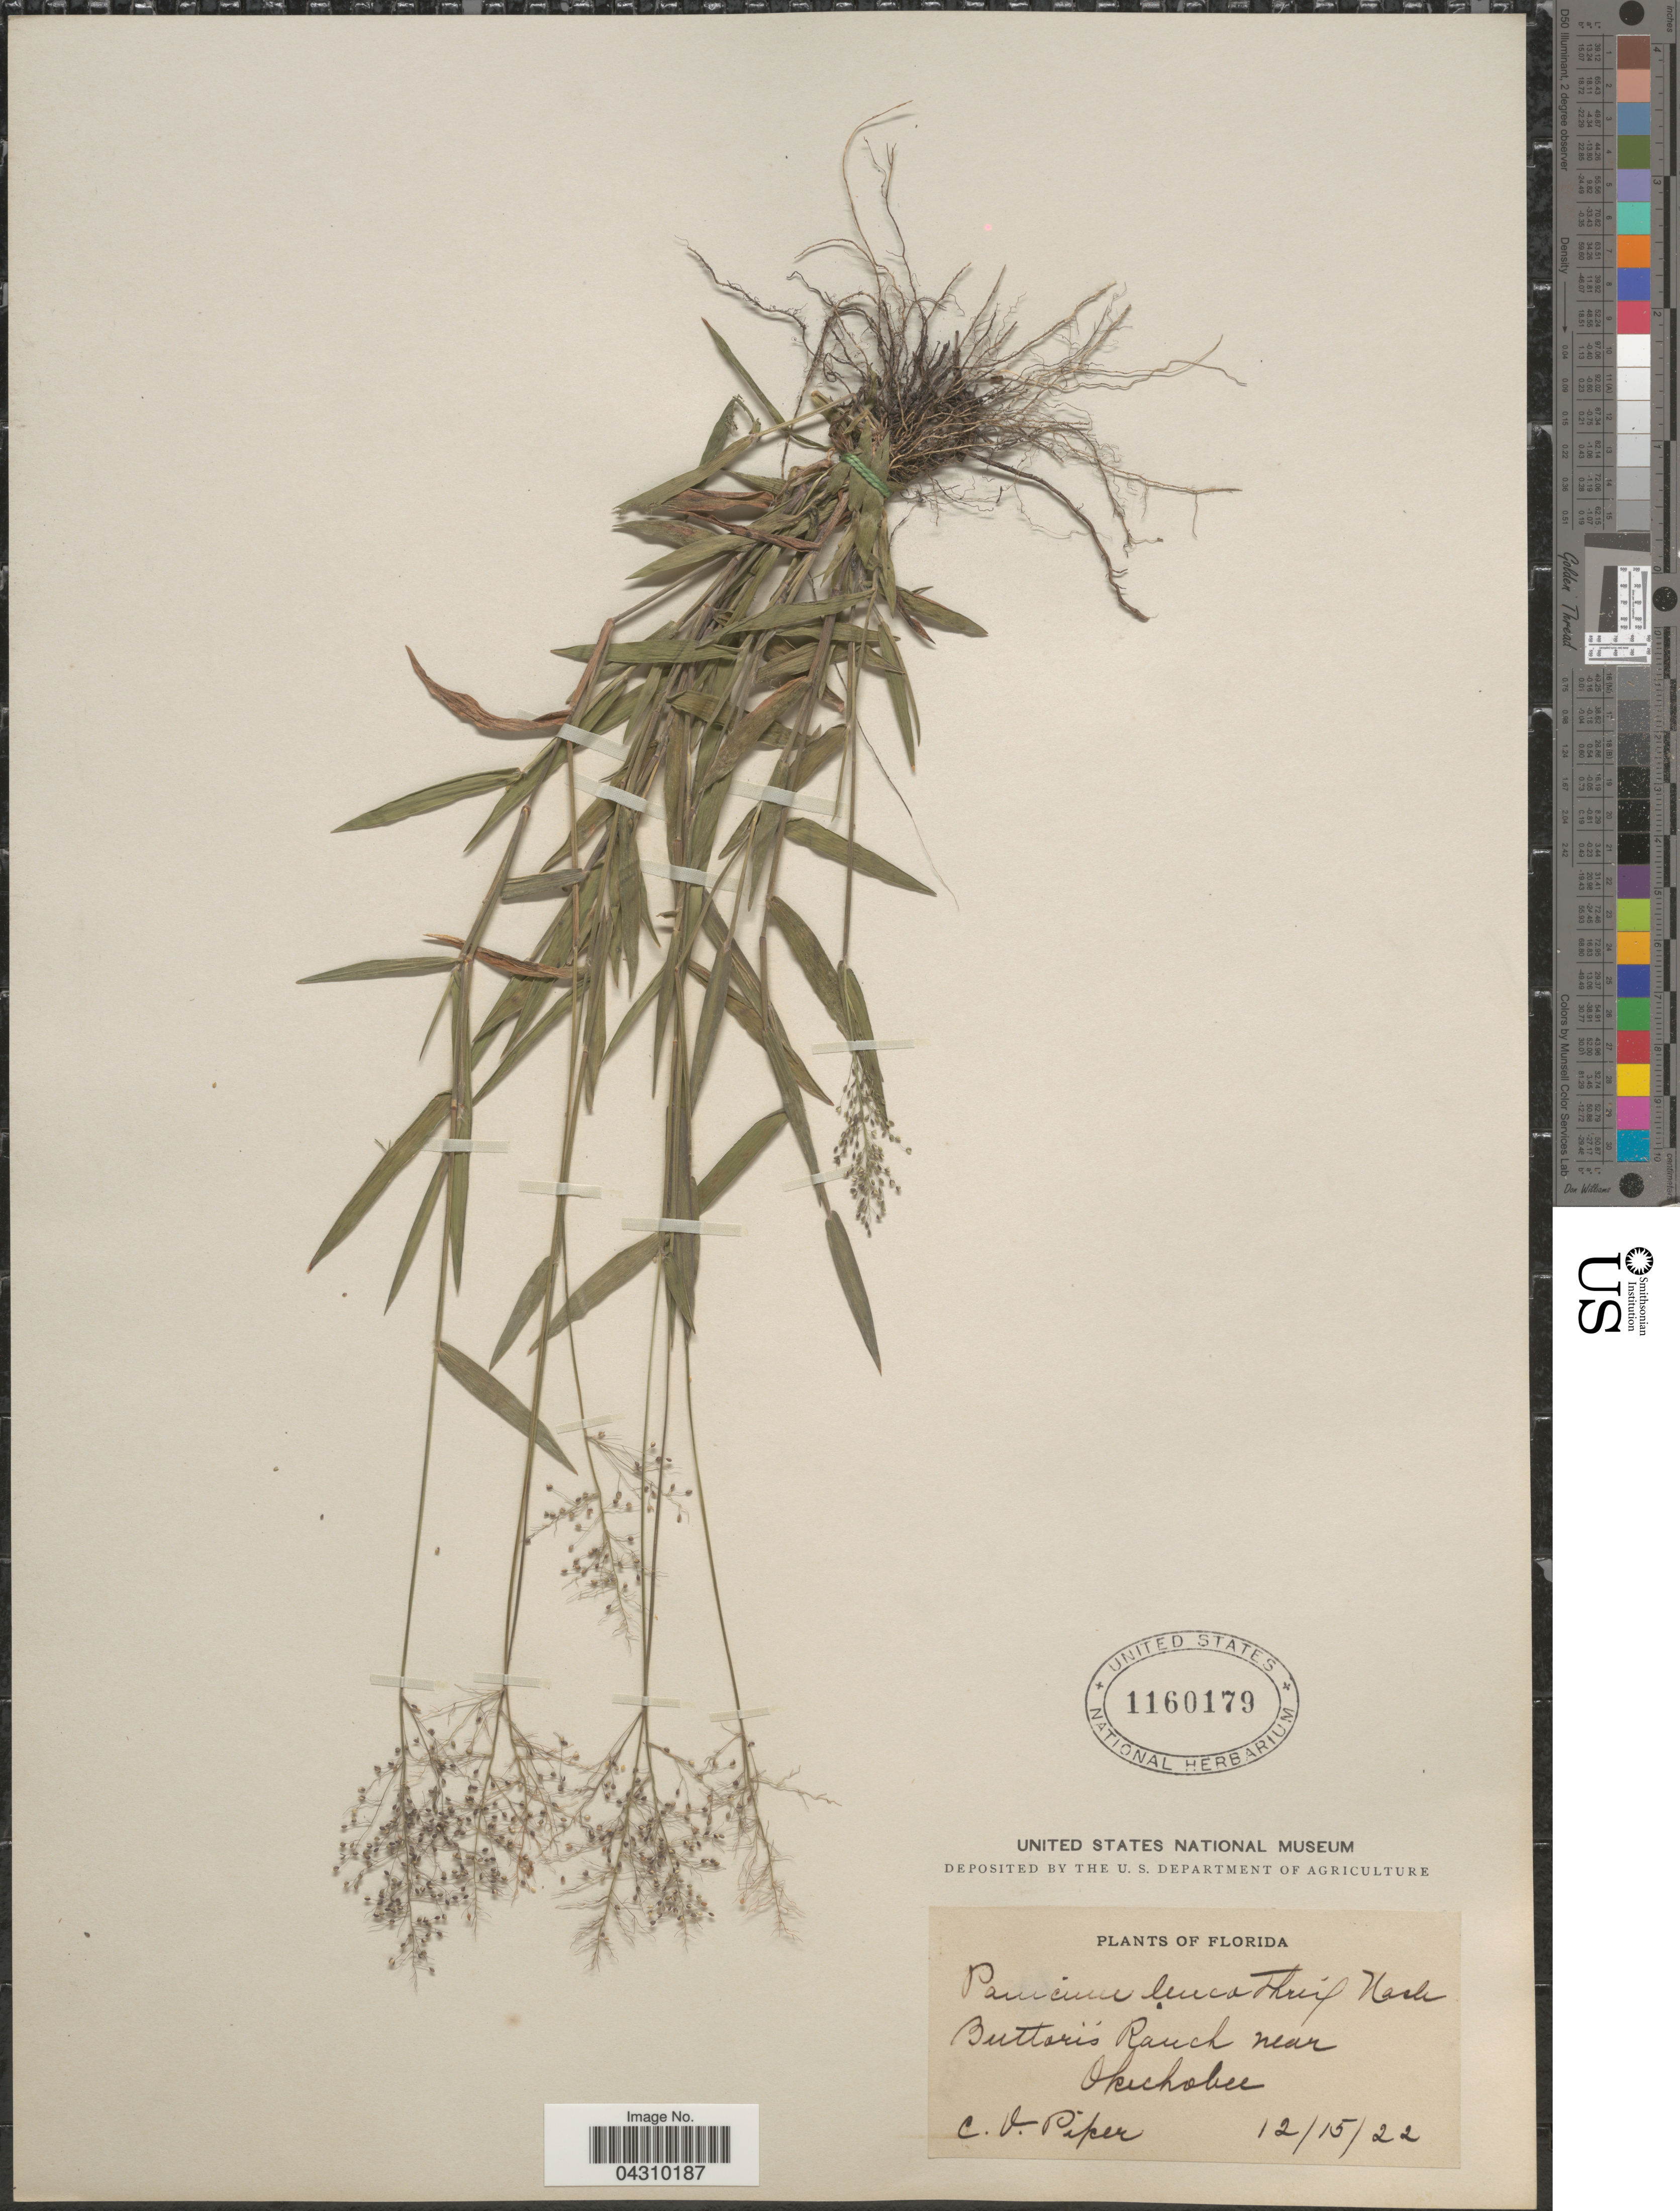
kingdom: Plantae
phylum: Tracheophyta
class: Liliopsida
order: Poales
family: Poaceae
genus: Dichanthelium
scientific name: Dichanthelium acuminatum var. acuminatum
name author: (Sw.) Gould & C.A. Clark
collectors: C. V. Piper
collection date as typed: Transcribed d/m/y: 15/12/22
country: United States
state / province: Florida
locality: Buttaris Ranch near Okechobee.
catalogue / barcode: US 1160179